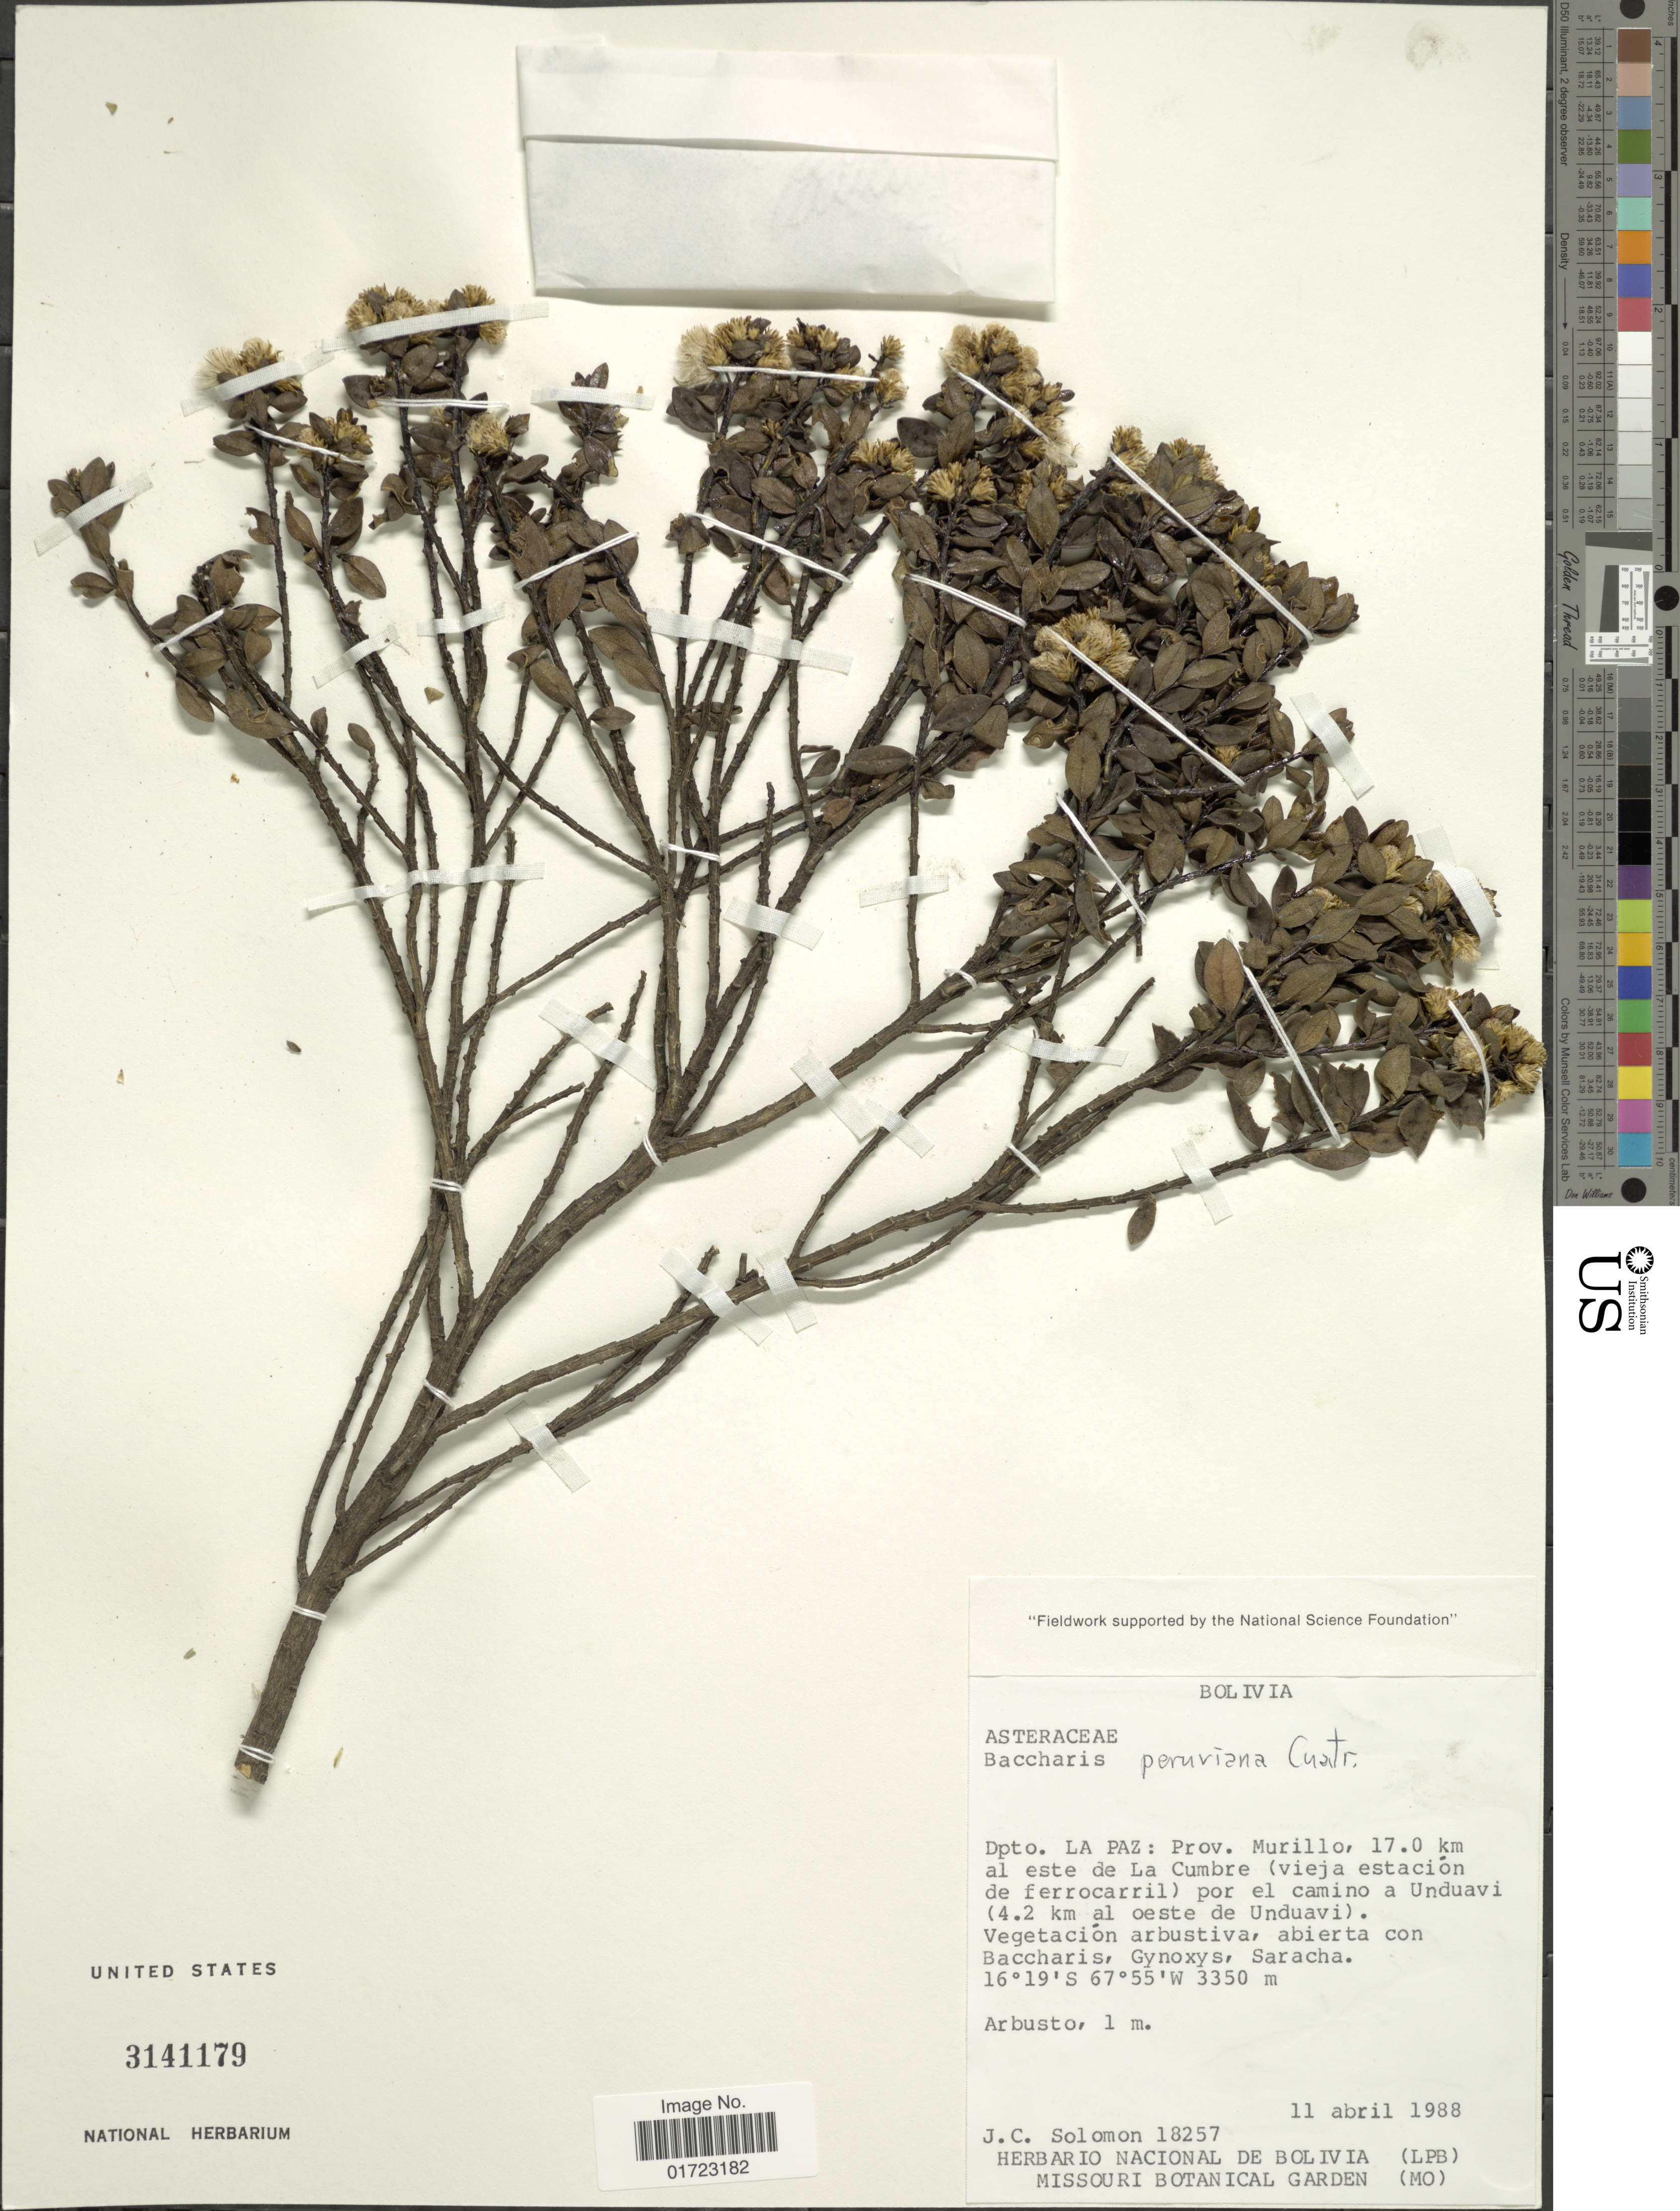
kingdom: Plantae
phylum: Tracheophyta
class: Magnoliopsida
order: Asterales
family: Asteraceae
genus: Baccharis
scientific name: Baccharis peruviana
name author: Cuatrec.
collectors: J. C. Solomon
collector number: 18257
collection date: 1988-04-11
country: Bolivia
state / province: La Paz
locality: Pro. Murillo, 17.0 km al este de La Cumbre (veja estacion de ferrocarril) por el camino a Undiavi (4.2 km al oeste de Unduavi)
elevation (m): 3350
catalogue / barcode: US 3141179